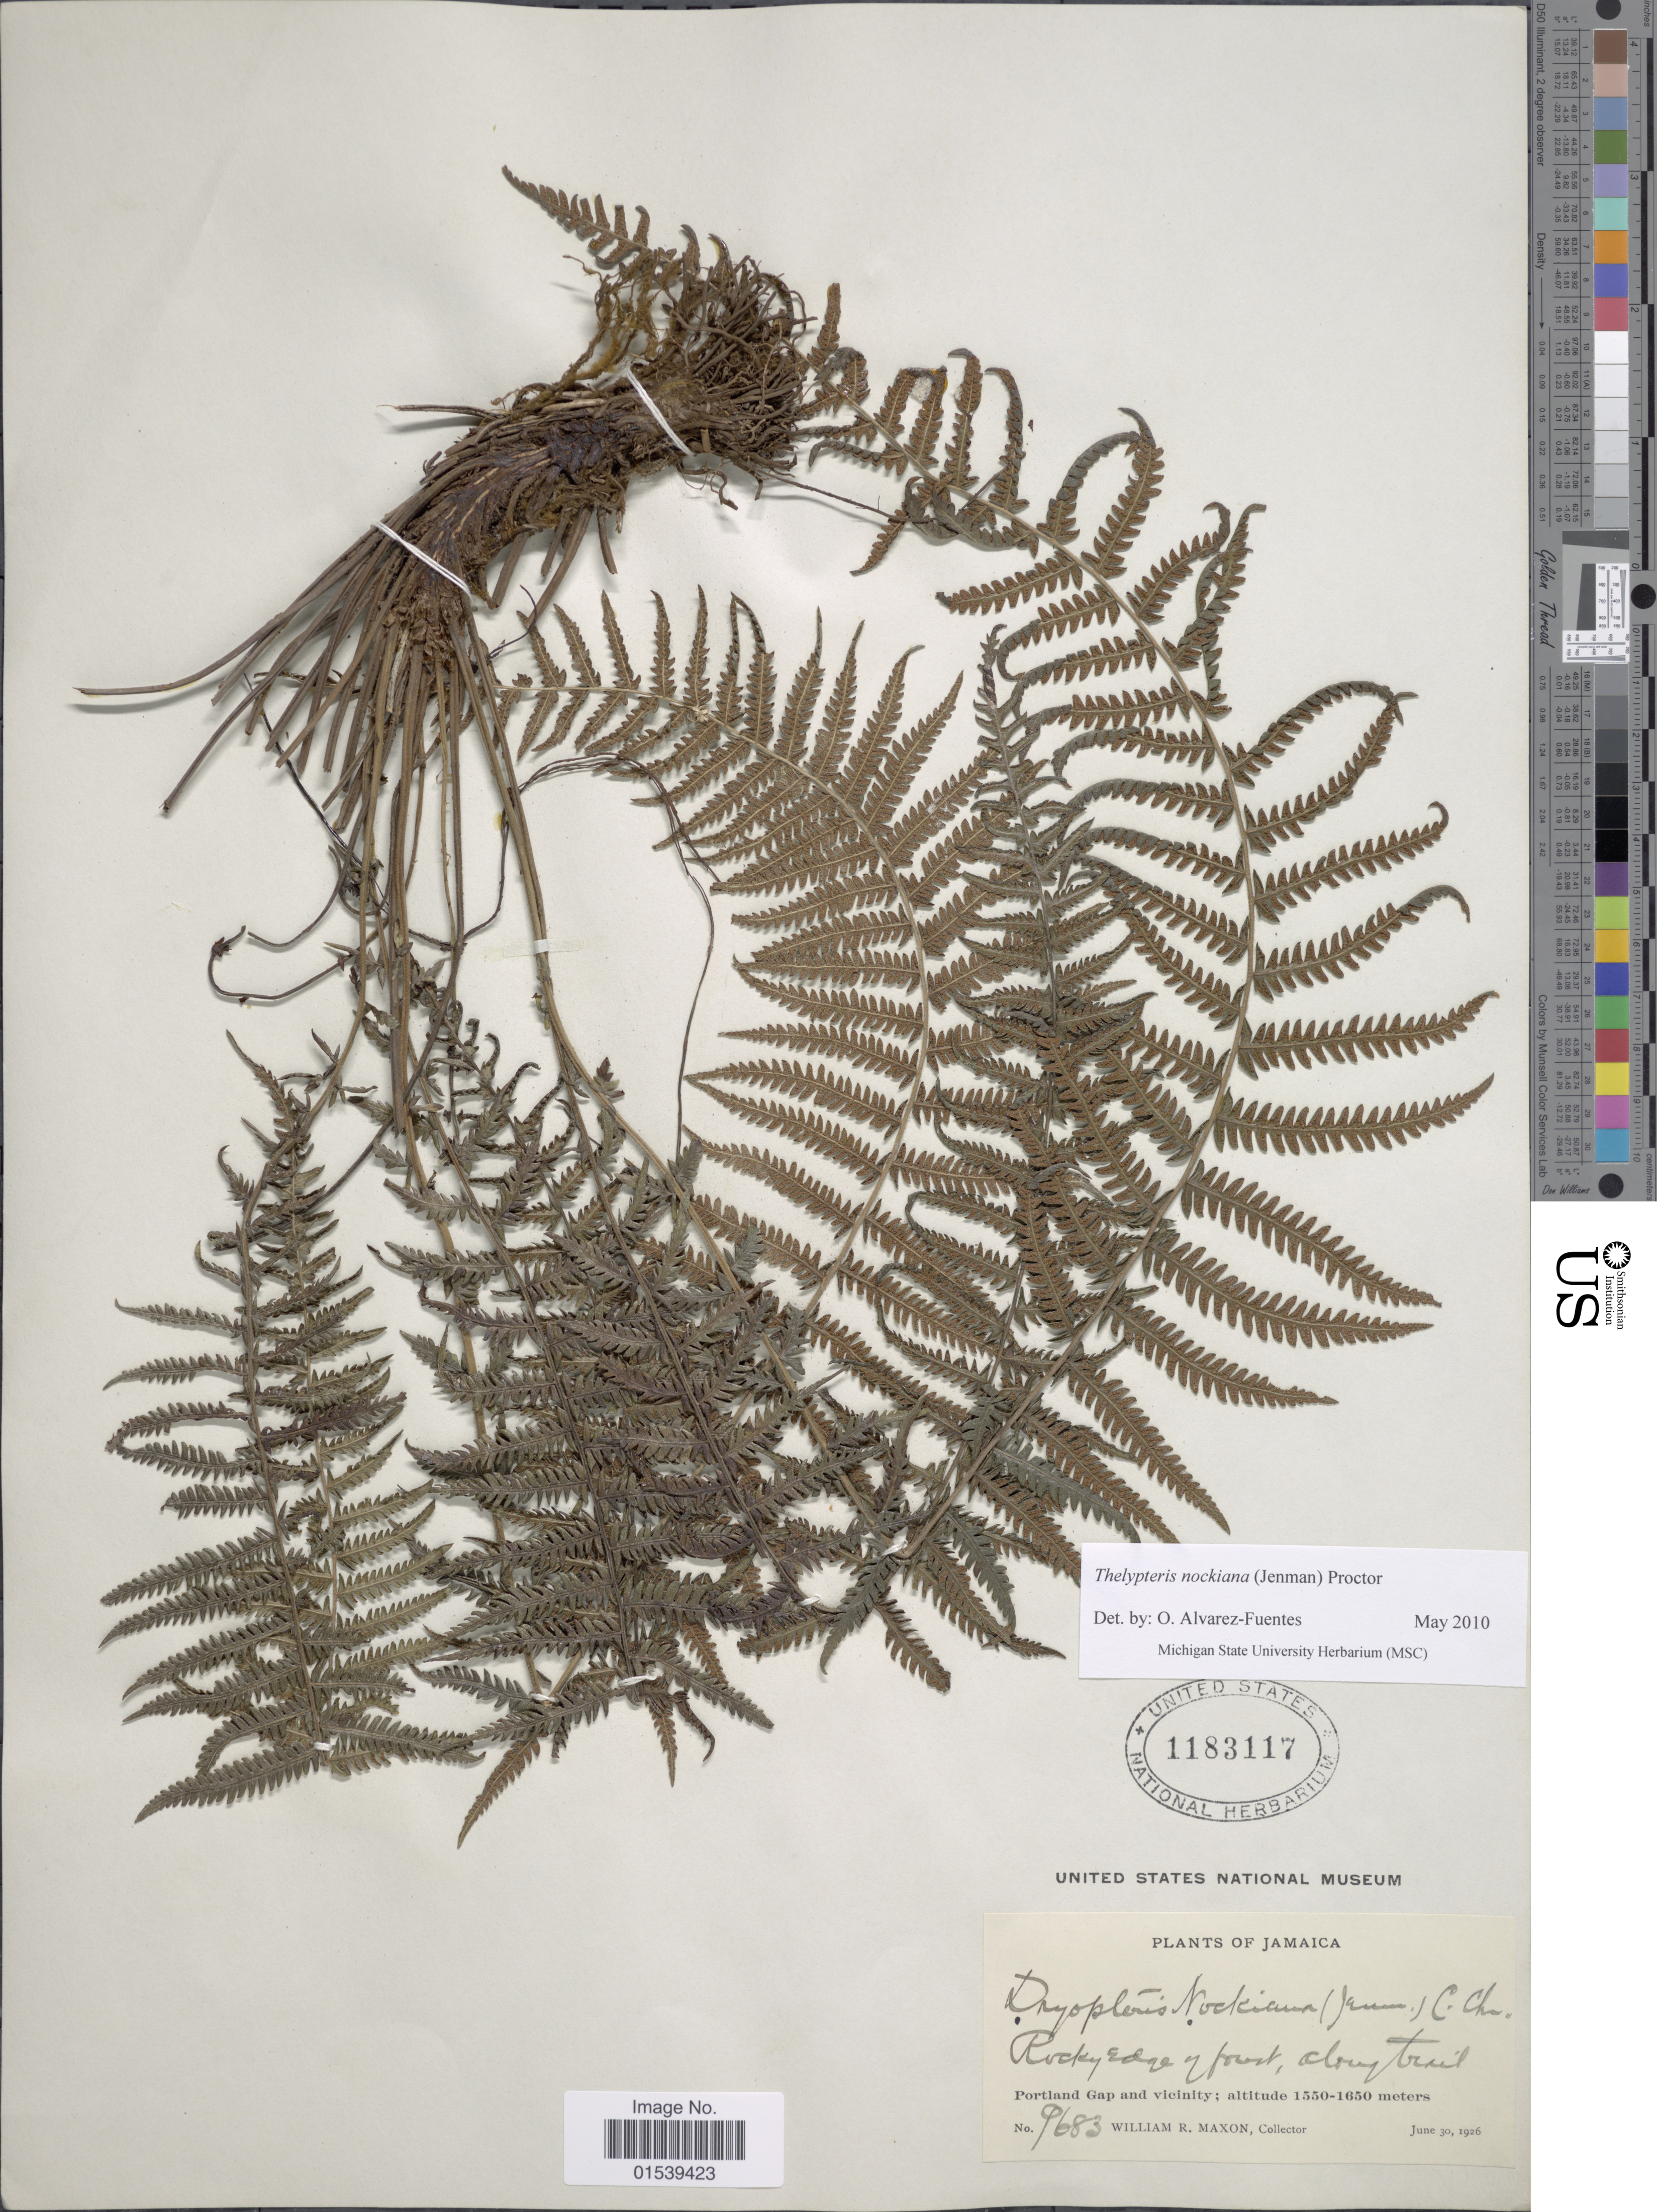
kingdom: Plantae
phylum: Tracheophyta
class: Polypodiopsida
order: Polypodiales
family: Thelypteridaceae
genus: Amauropelta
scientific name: Amauropelta nockiana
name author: (Jenman) Pic. Serm.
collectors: W. R. Maxon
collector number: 9683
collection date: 1926-06-30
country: Jamaica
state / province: Portland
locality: Portland Gap and vicinity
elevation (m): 1550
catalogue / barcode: US 1183117